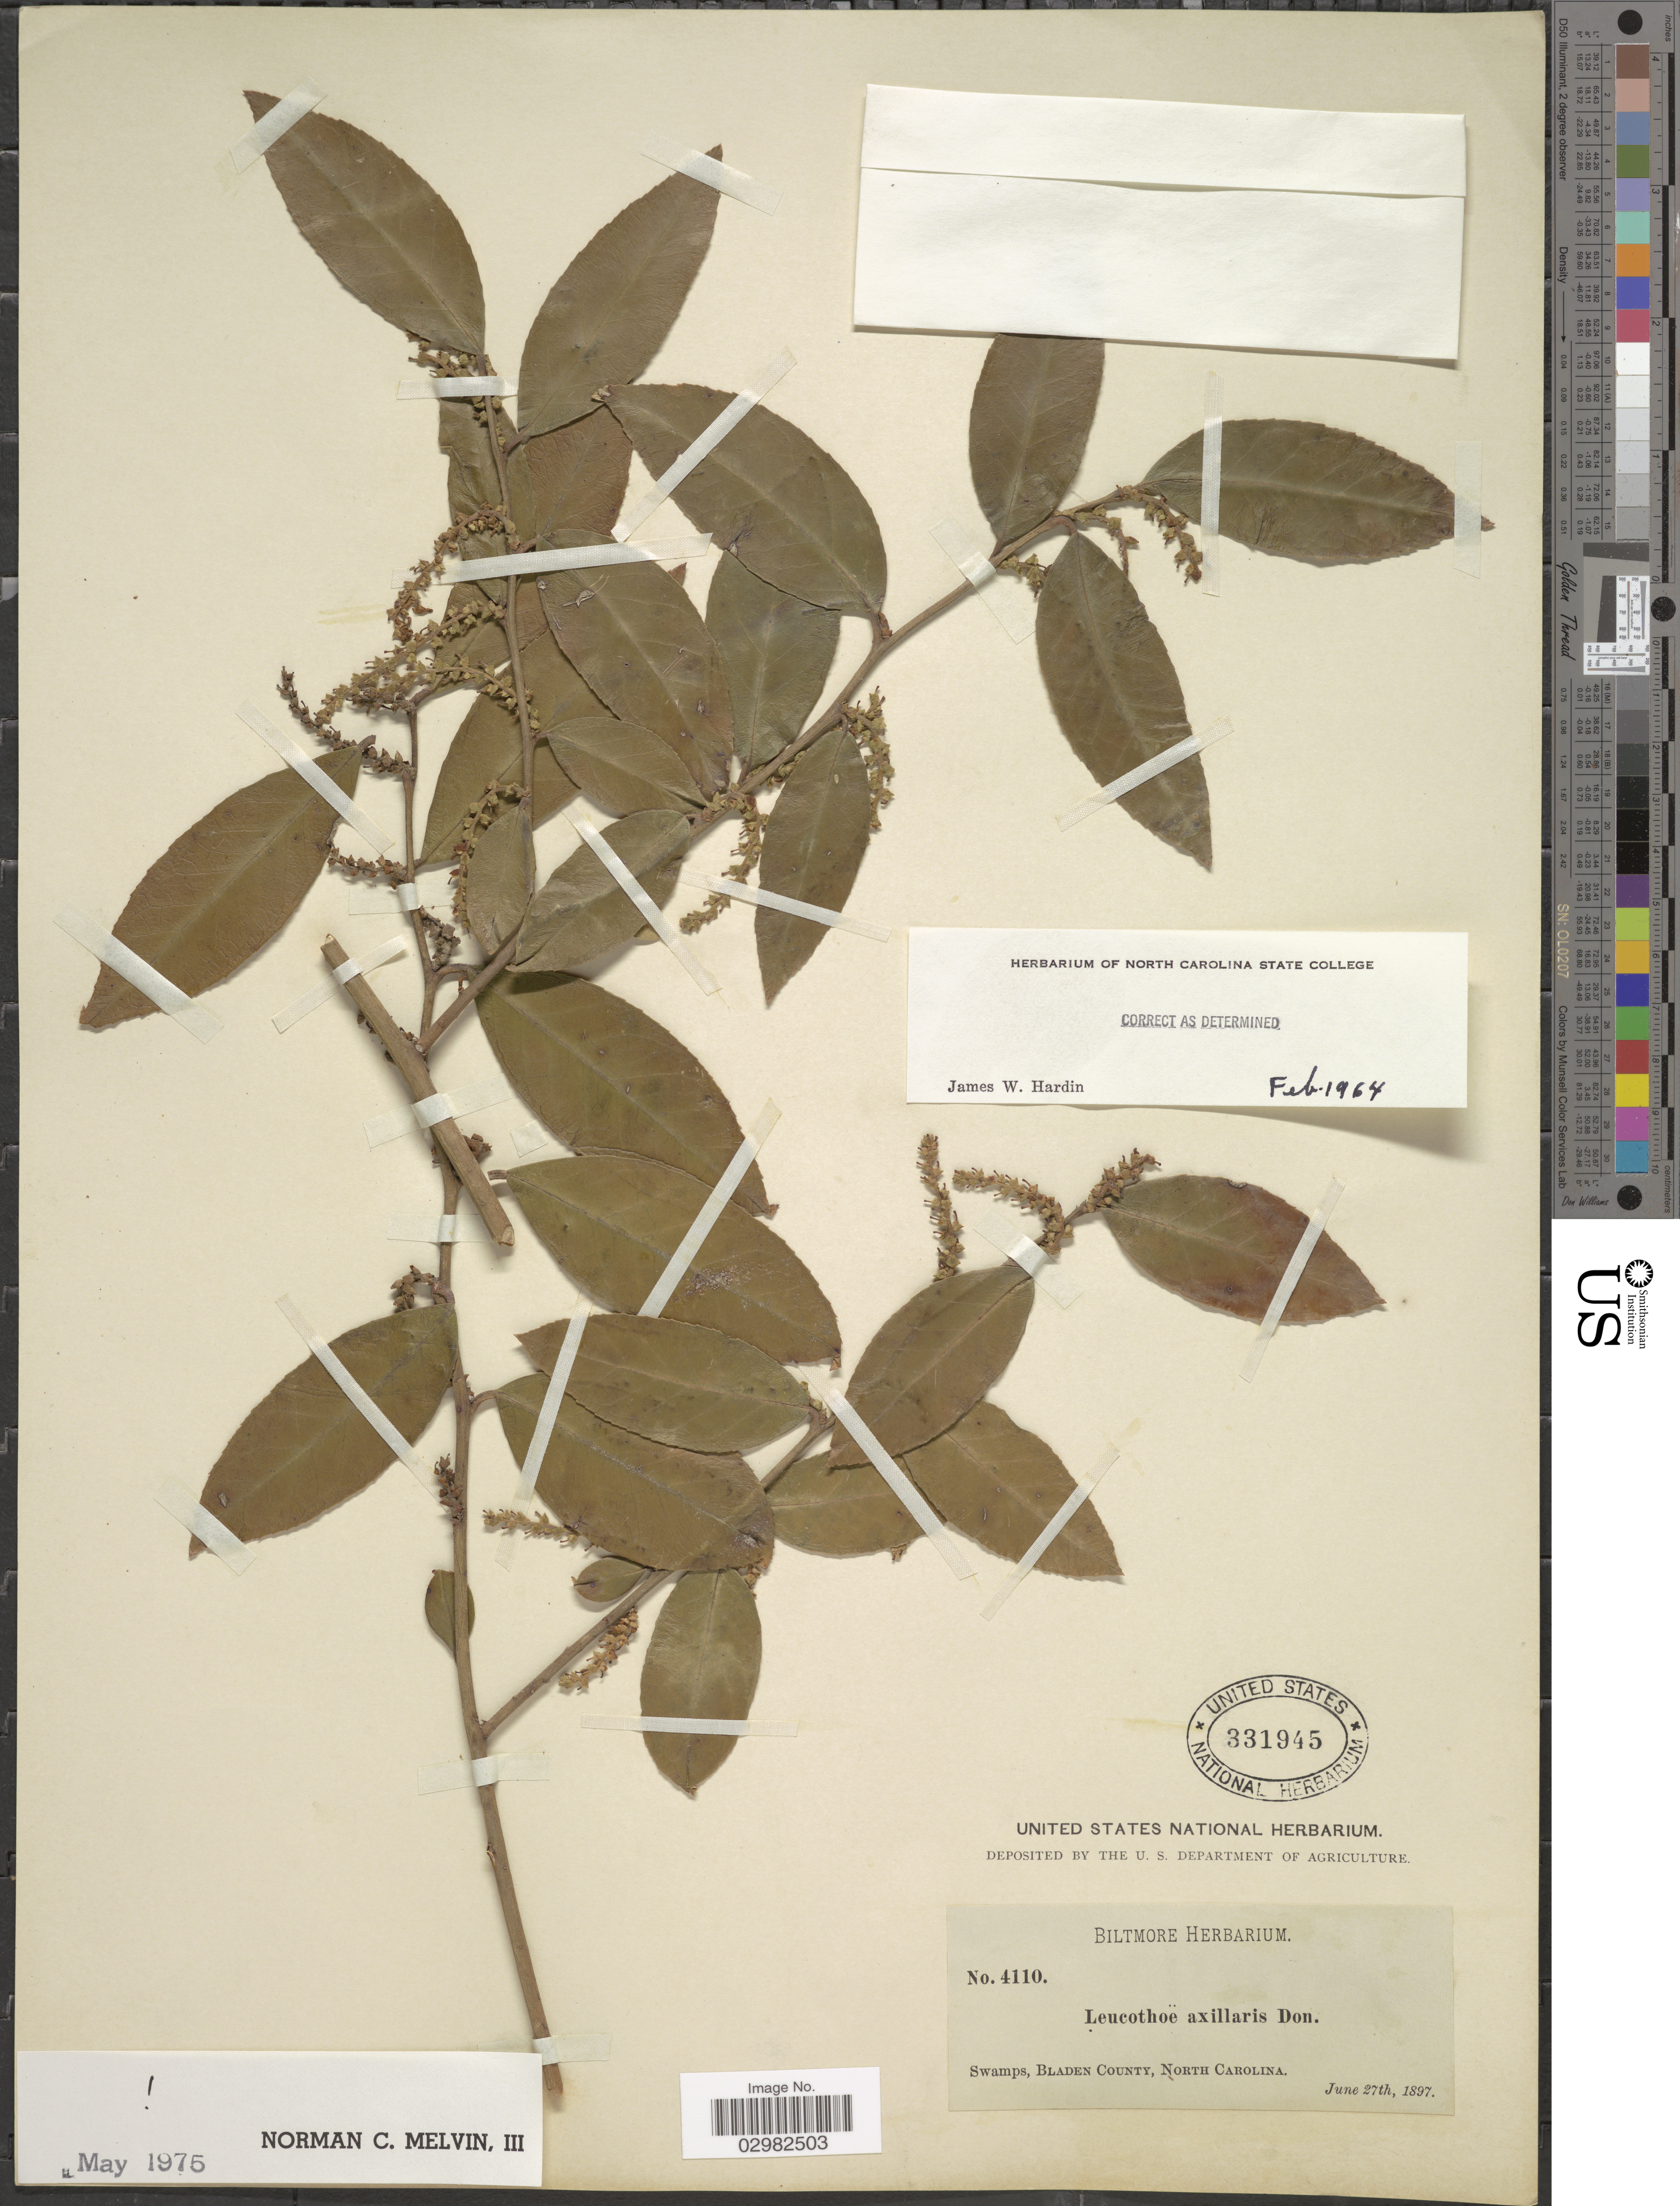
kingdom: Plantae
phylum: Tracheophyta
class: Magnoliopsida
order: Ericales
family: Ericaceae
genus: Leucothoe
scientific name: Leucothoë axillaris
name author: (Lam.) D. Don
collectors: ex herb. Biltmore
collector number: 4110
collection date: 1897-06-27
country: United States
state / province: North Carolina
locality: Swamps, Bladen County.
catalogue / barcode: US 331945